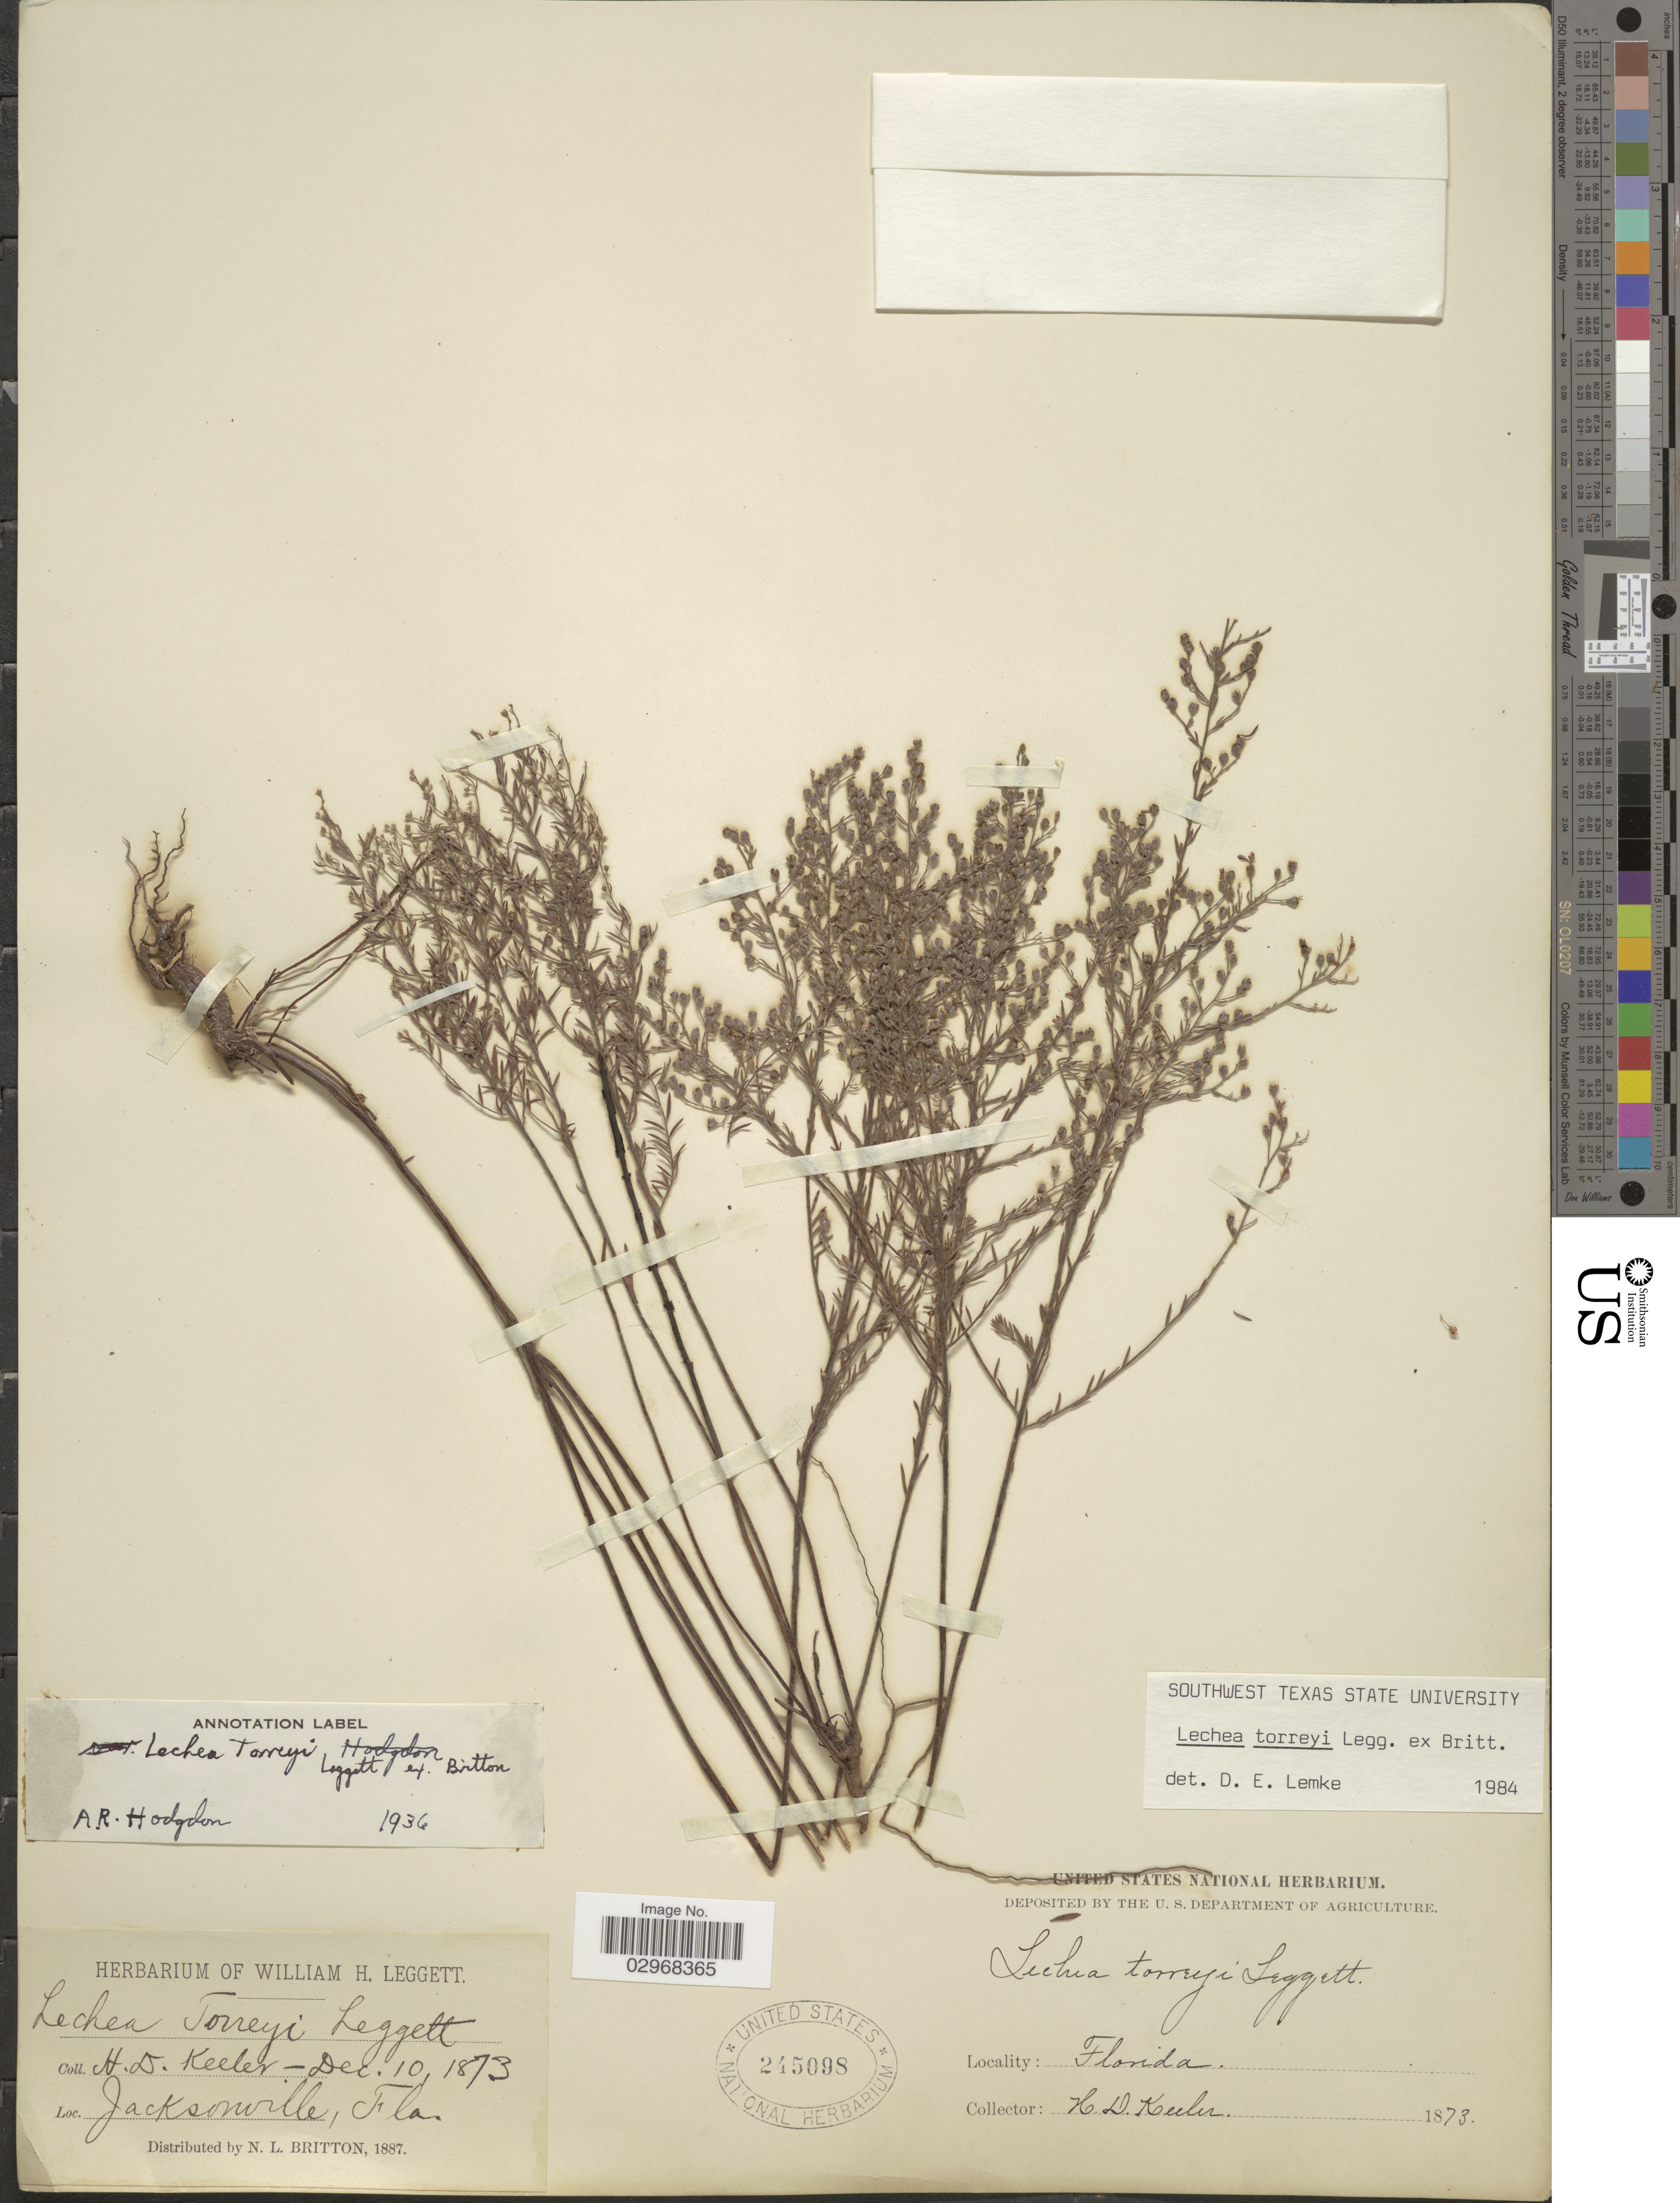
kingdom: Plantae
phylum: Tracheophyta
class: Magnoliopsida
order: Malvales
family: Cistaceae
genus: Lechea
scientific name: Lechea torreyi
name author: (Chapm.) Legg. ex Britton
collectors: H. Keeler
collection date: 1873-12-10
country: United States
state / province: Florida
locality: Jacksonville.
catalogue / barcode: US 245098